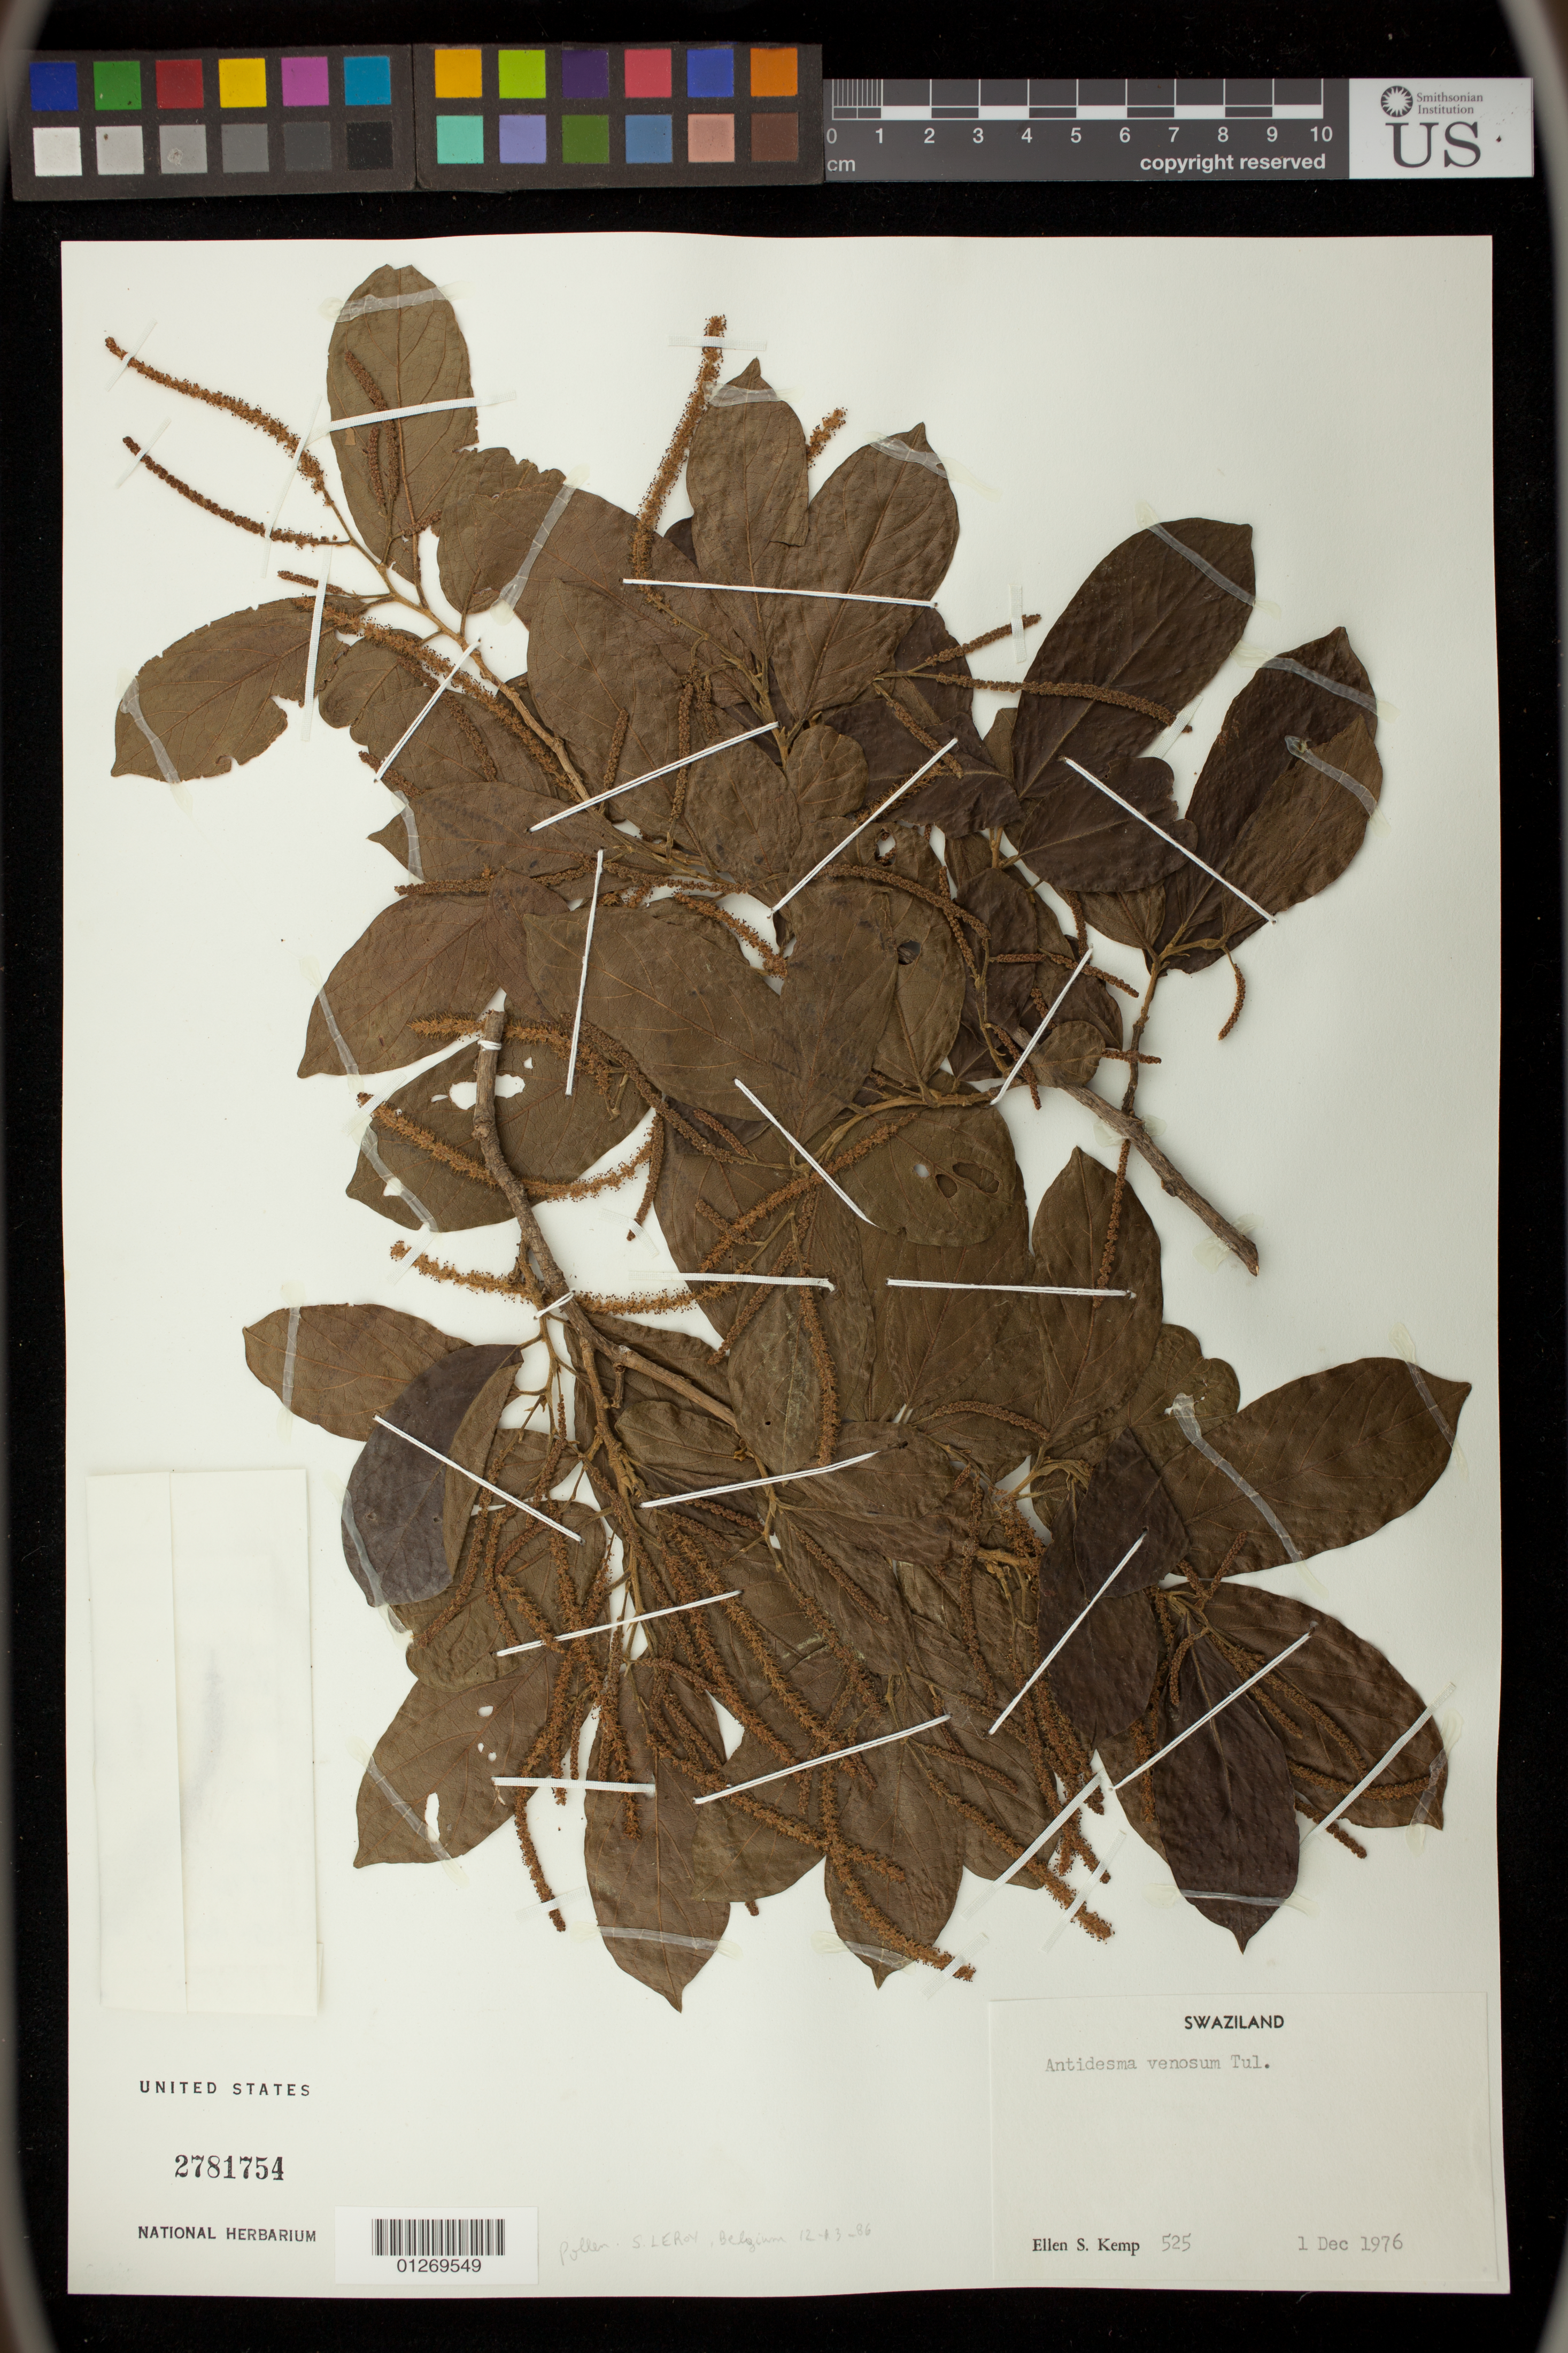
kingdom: Plantae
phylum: Tracheophyta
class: Magnoliopsida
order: Malpighiales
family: Phyllanthaceae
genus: Antidesma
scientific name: Antidesma venosum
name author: E. Mey. ex Tul.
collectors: E. S. Kemp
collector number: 525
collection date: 1976-12-01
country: Eswatini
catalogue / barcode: US 2781754